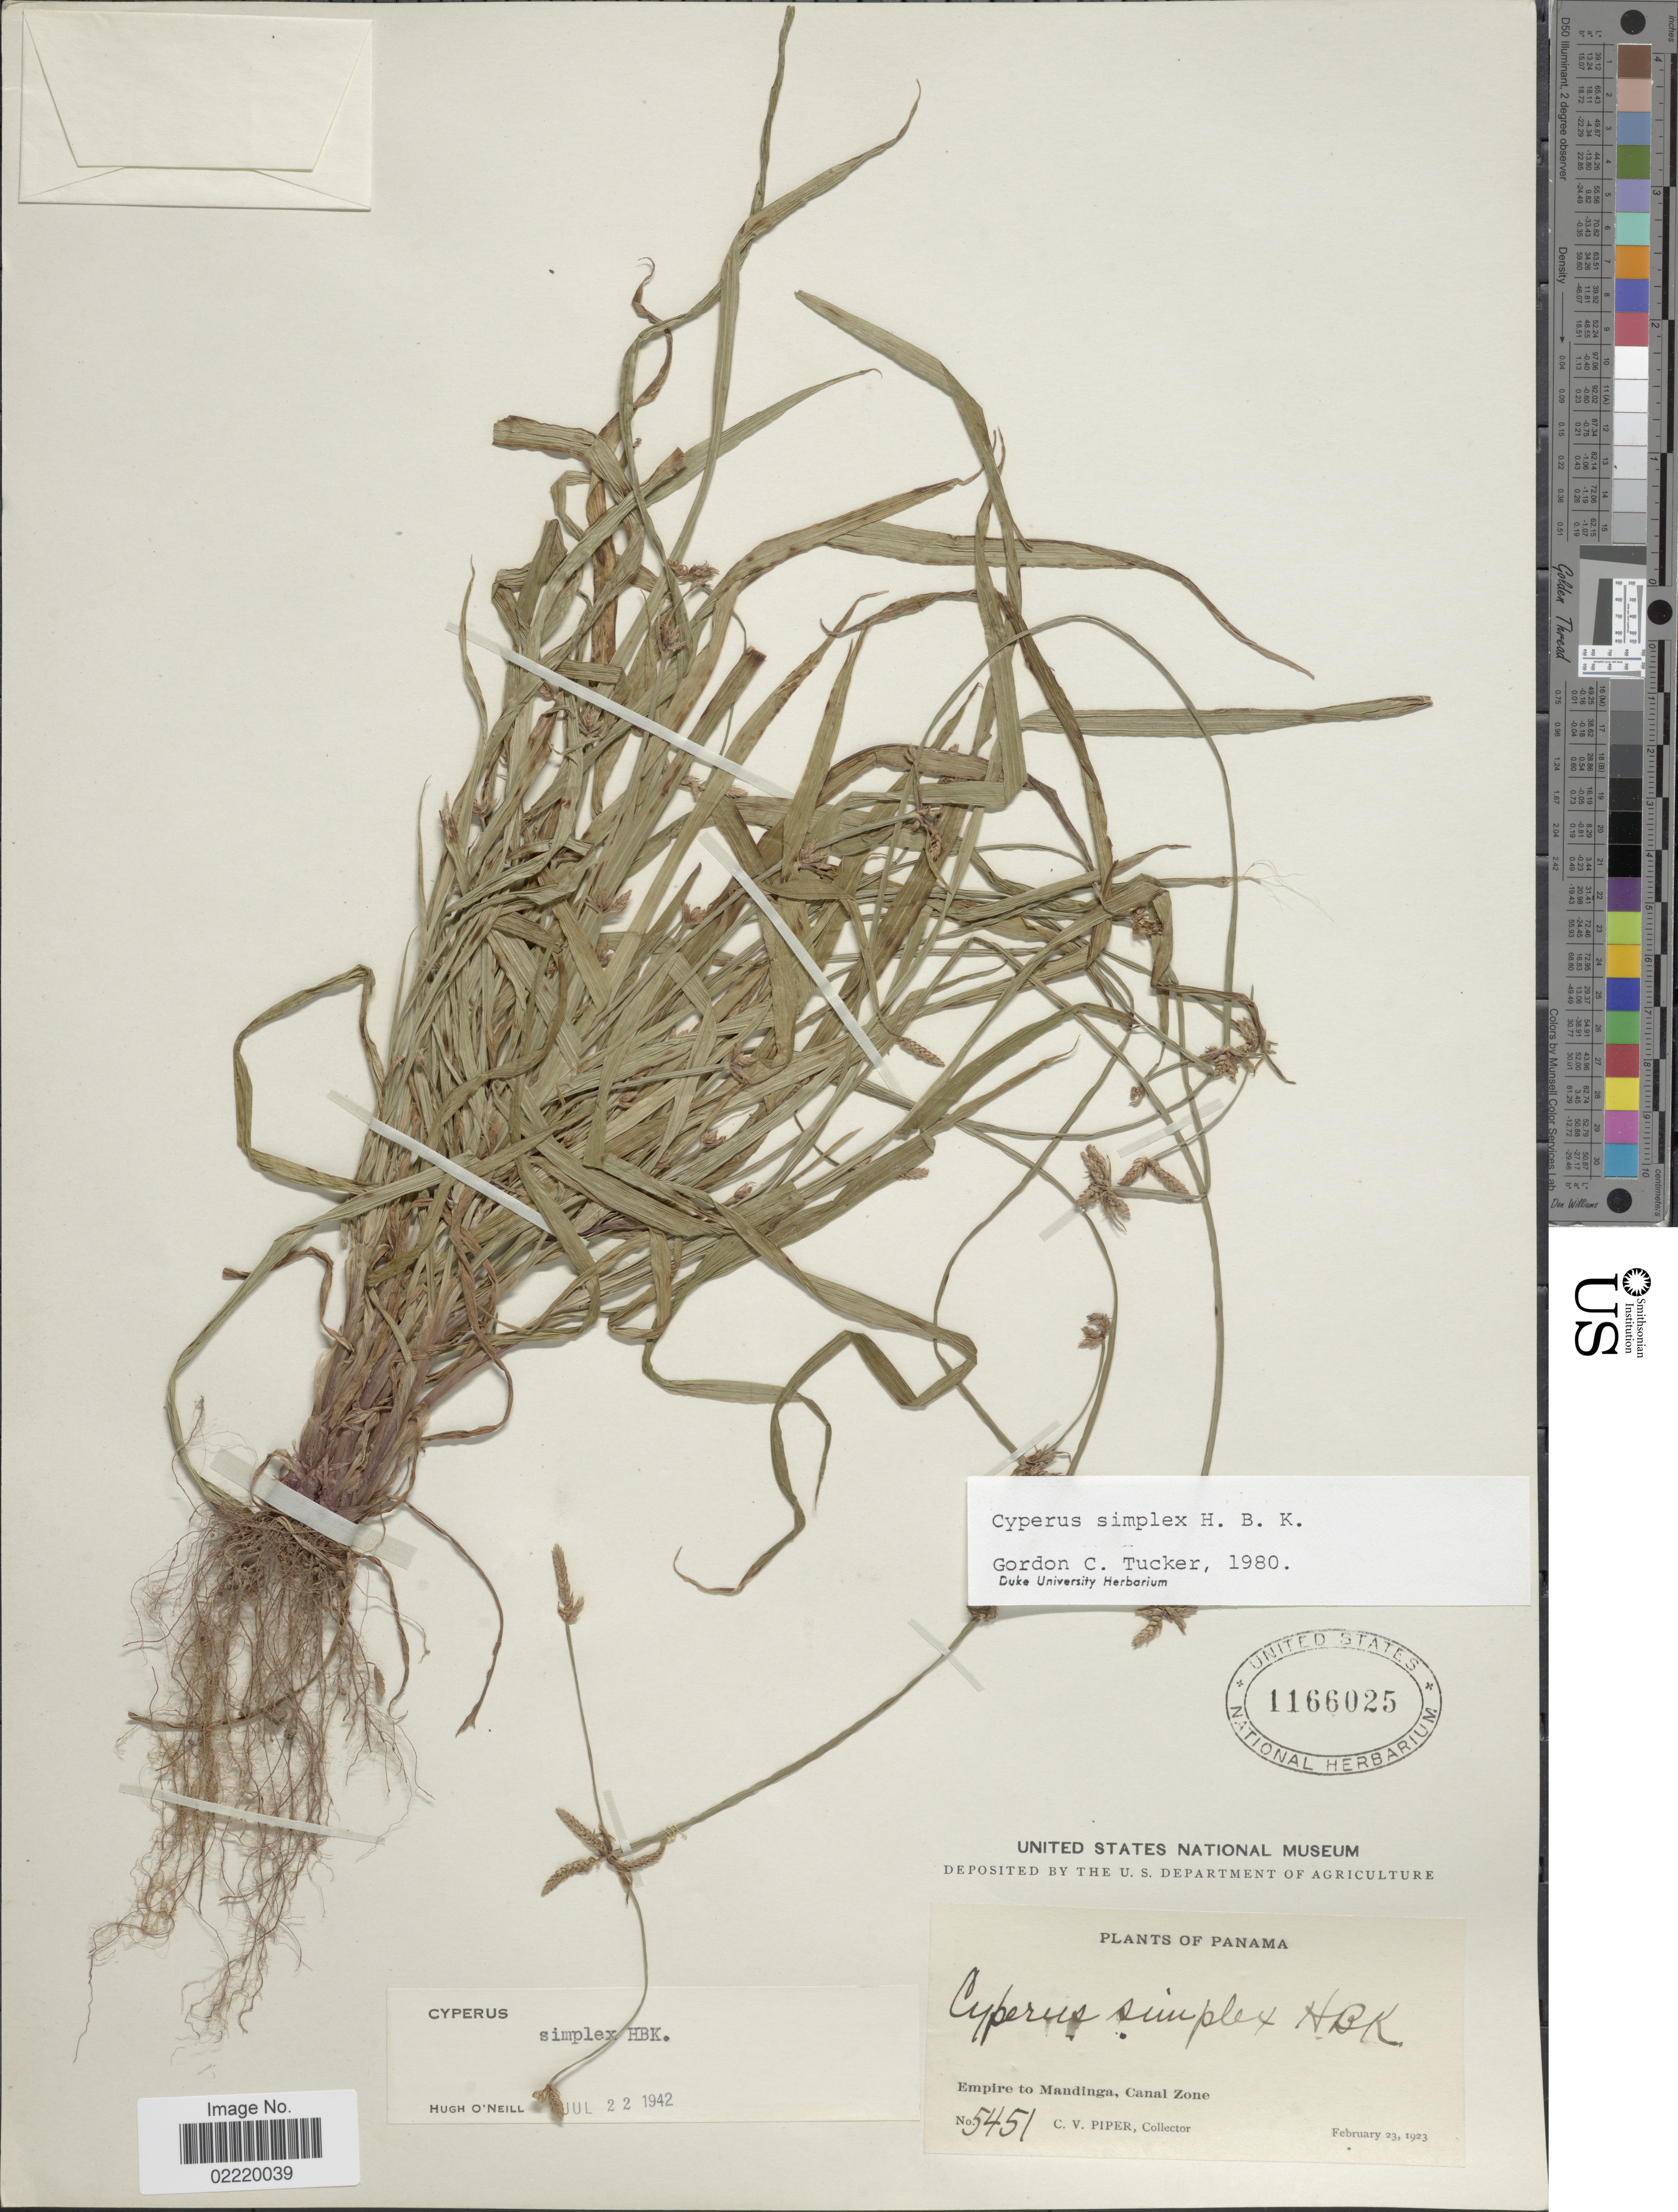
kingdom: Plantae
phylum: Tracheophyta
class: Liliopsida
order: Poales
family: Cyperaceae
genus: Cyperus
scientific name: Cyperus simplex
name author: Kunth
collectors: C. V. Piper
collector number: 5451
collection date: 1923-02-23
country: Panama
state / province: Colón / Panamá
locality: Empire to Mandinga, Canal Zone.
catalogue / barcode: US 1166025